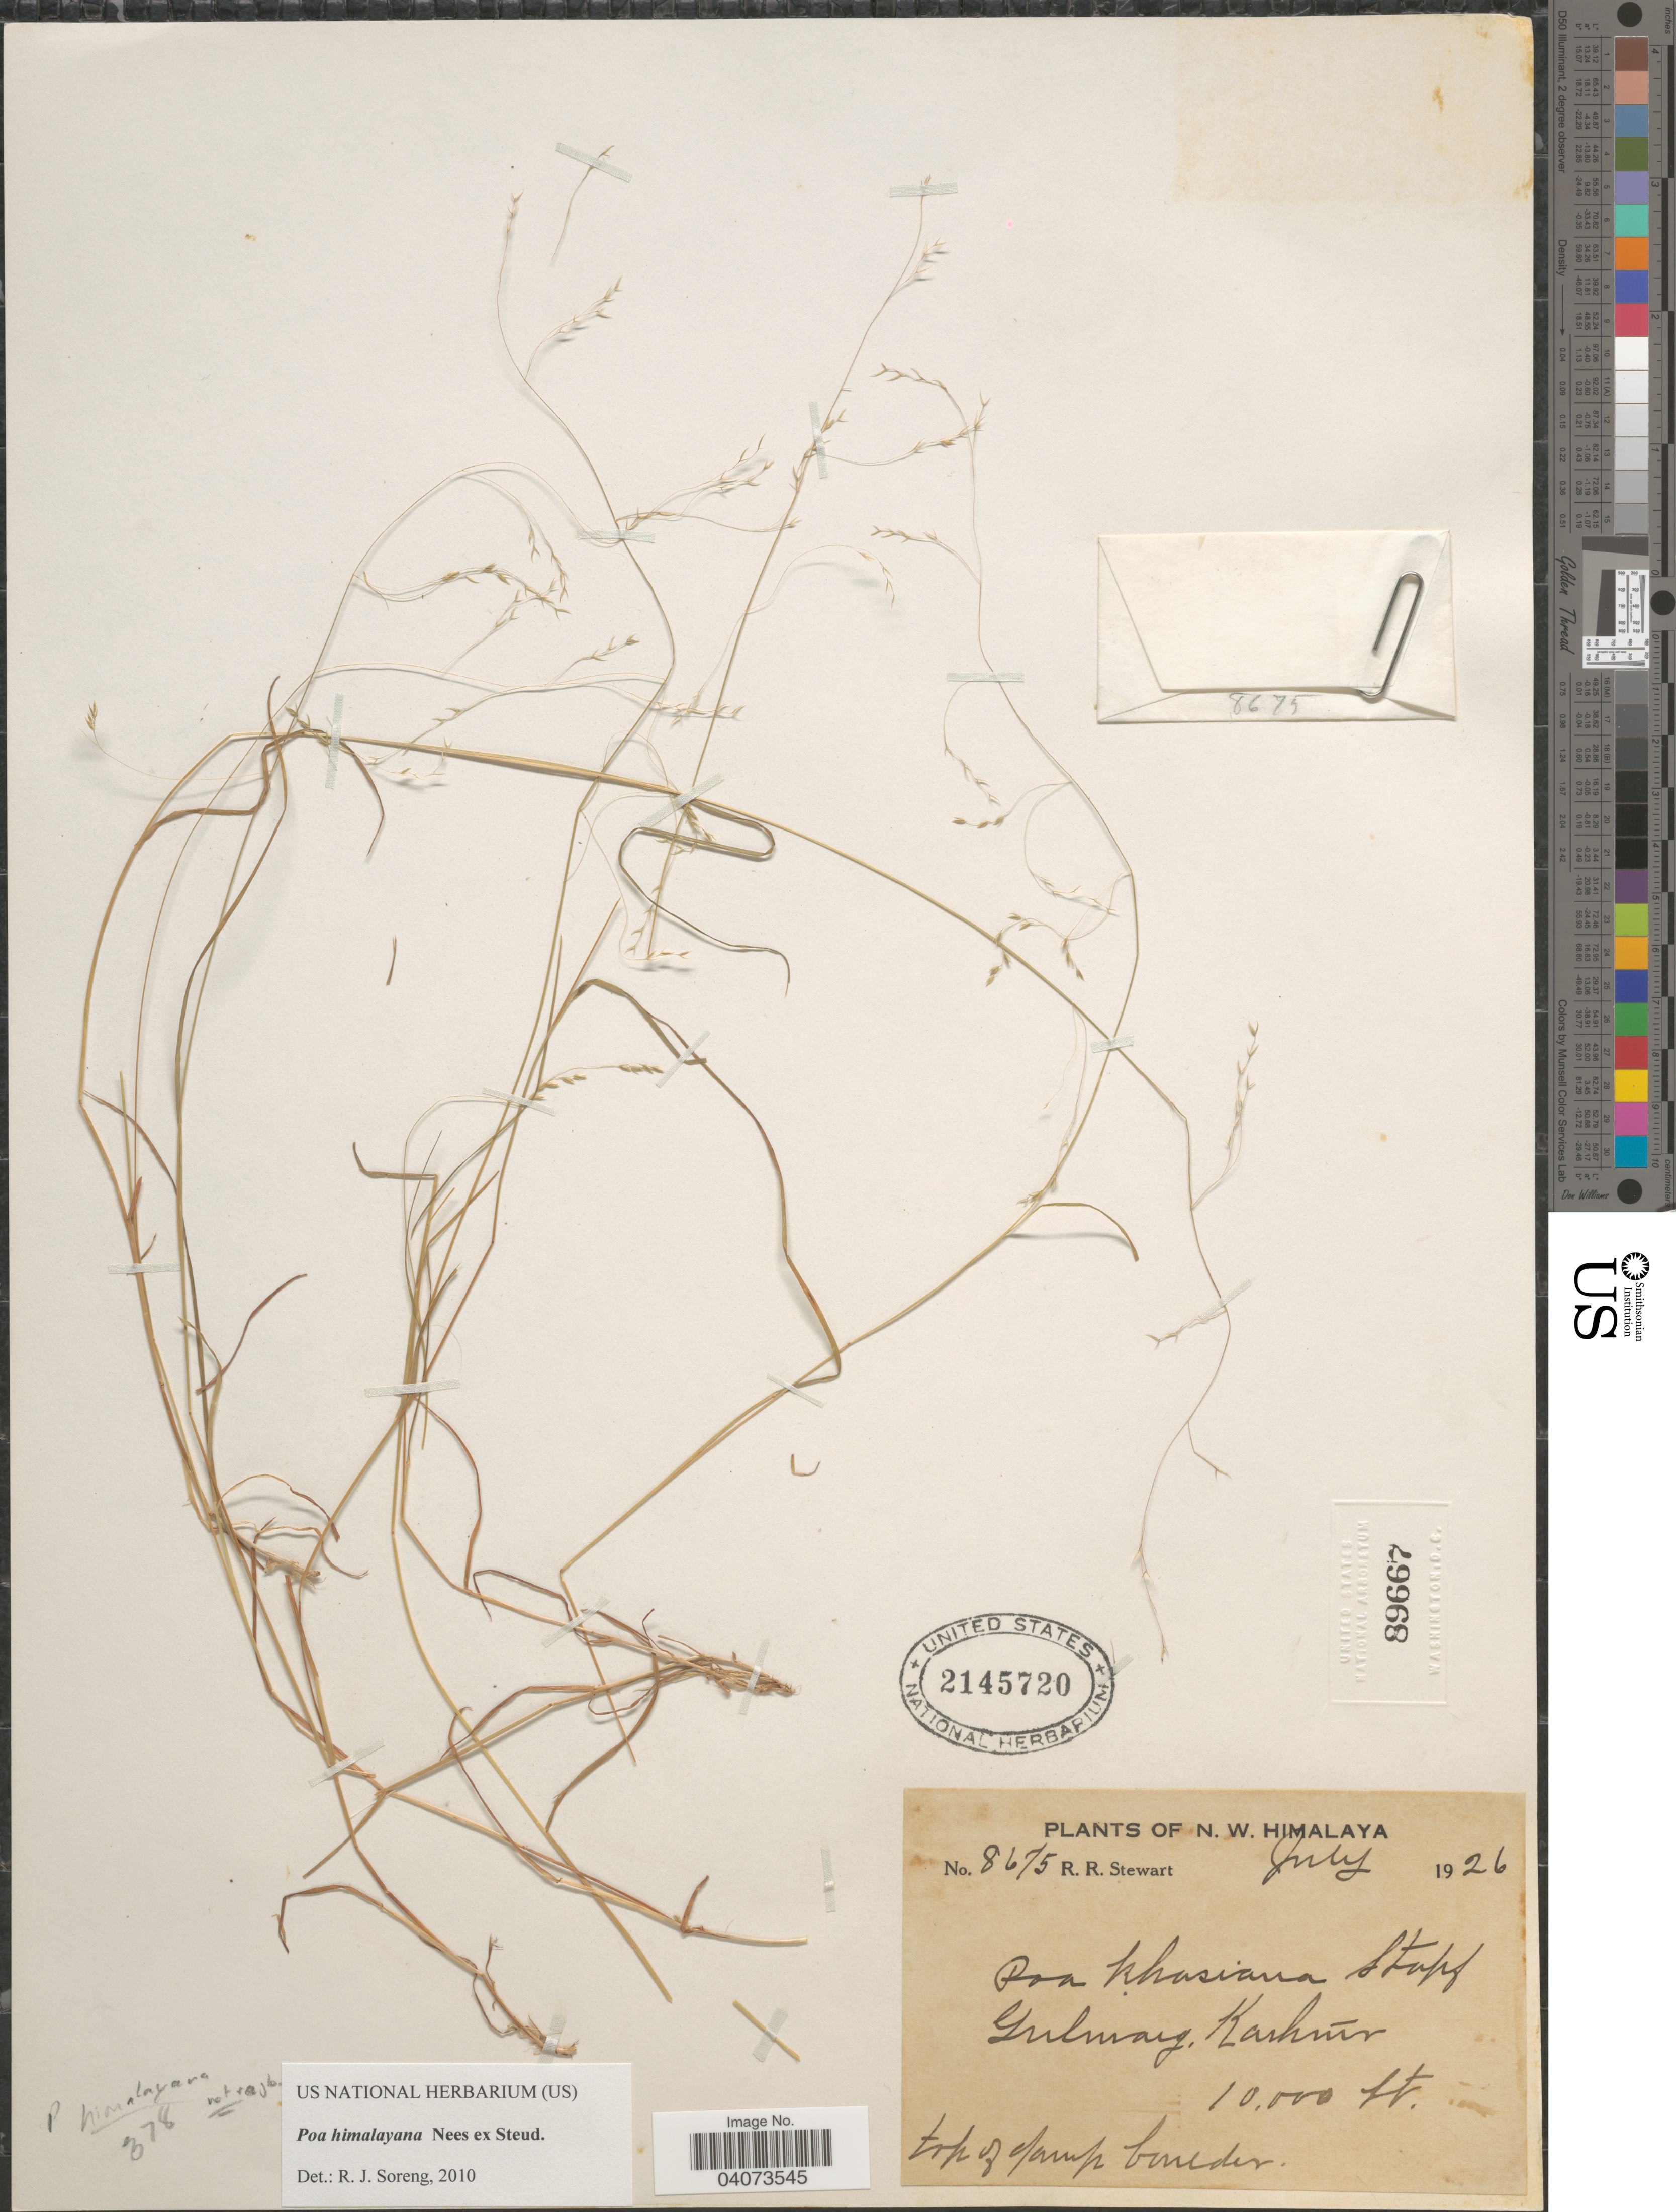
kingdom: Plantae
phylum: Tracheophyta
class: Liliopsida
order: Poales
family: Poaceae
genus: Poa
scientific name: Poa himalayana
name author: Nees ex Steud.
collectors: R. Stewart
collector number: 8675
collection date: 1926-07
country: India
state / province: Jammu and Kashmir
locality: N.W. Himalaya. Gulmarg, Kashmir.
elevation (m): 3048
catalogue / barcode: US 2145720